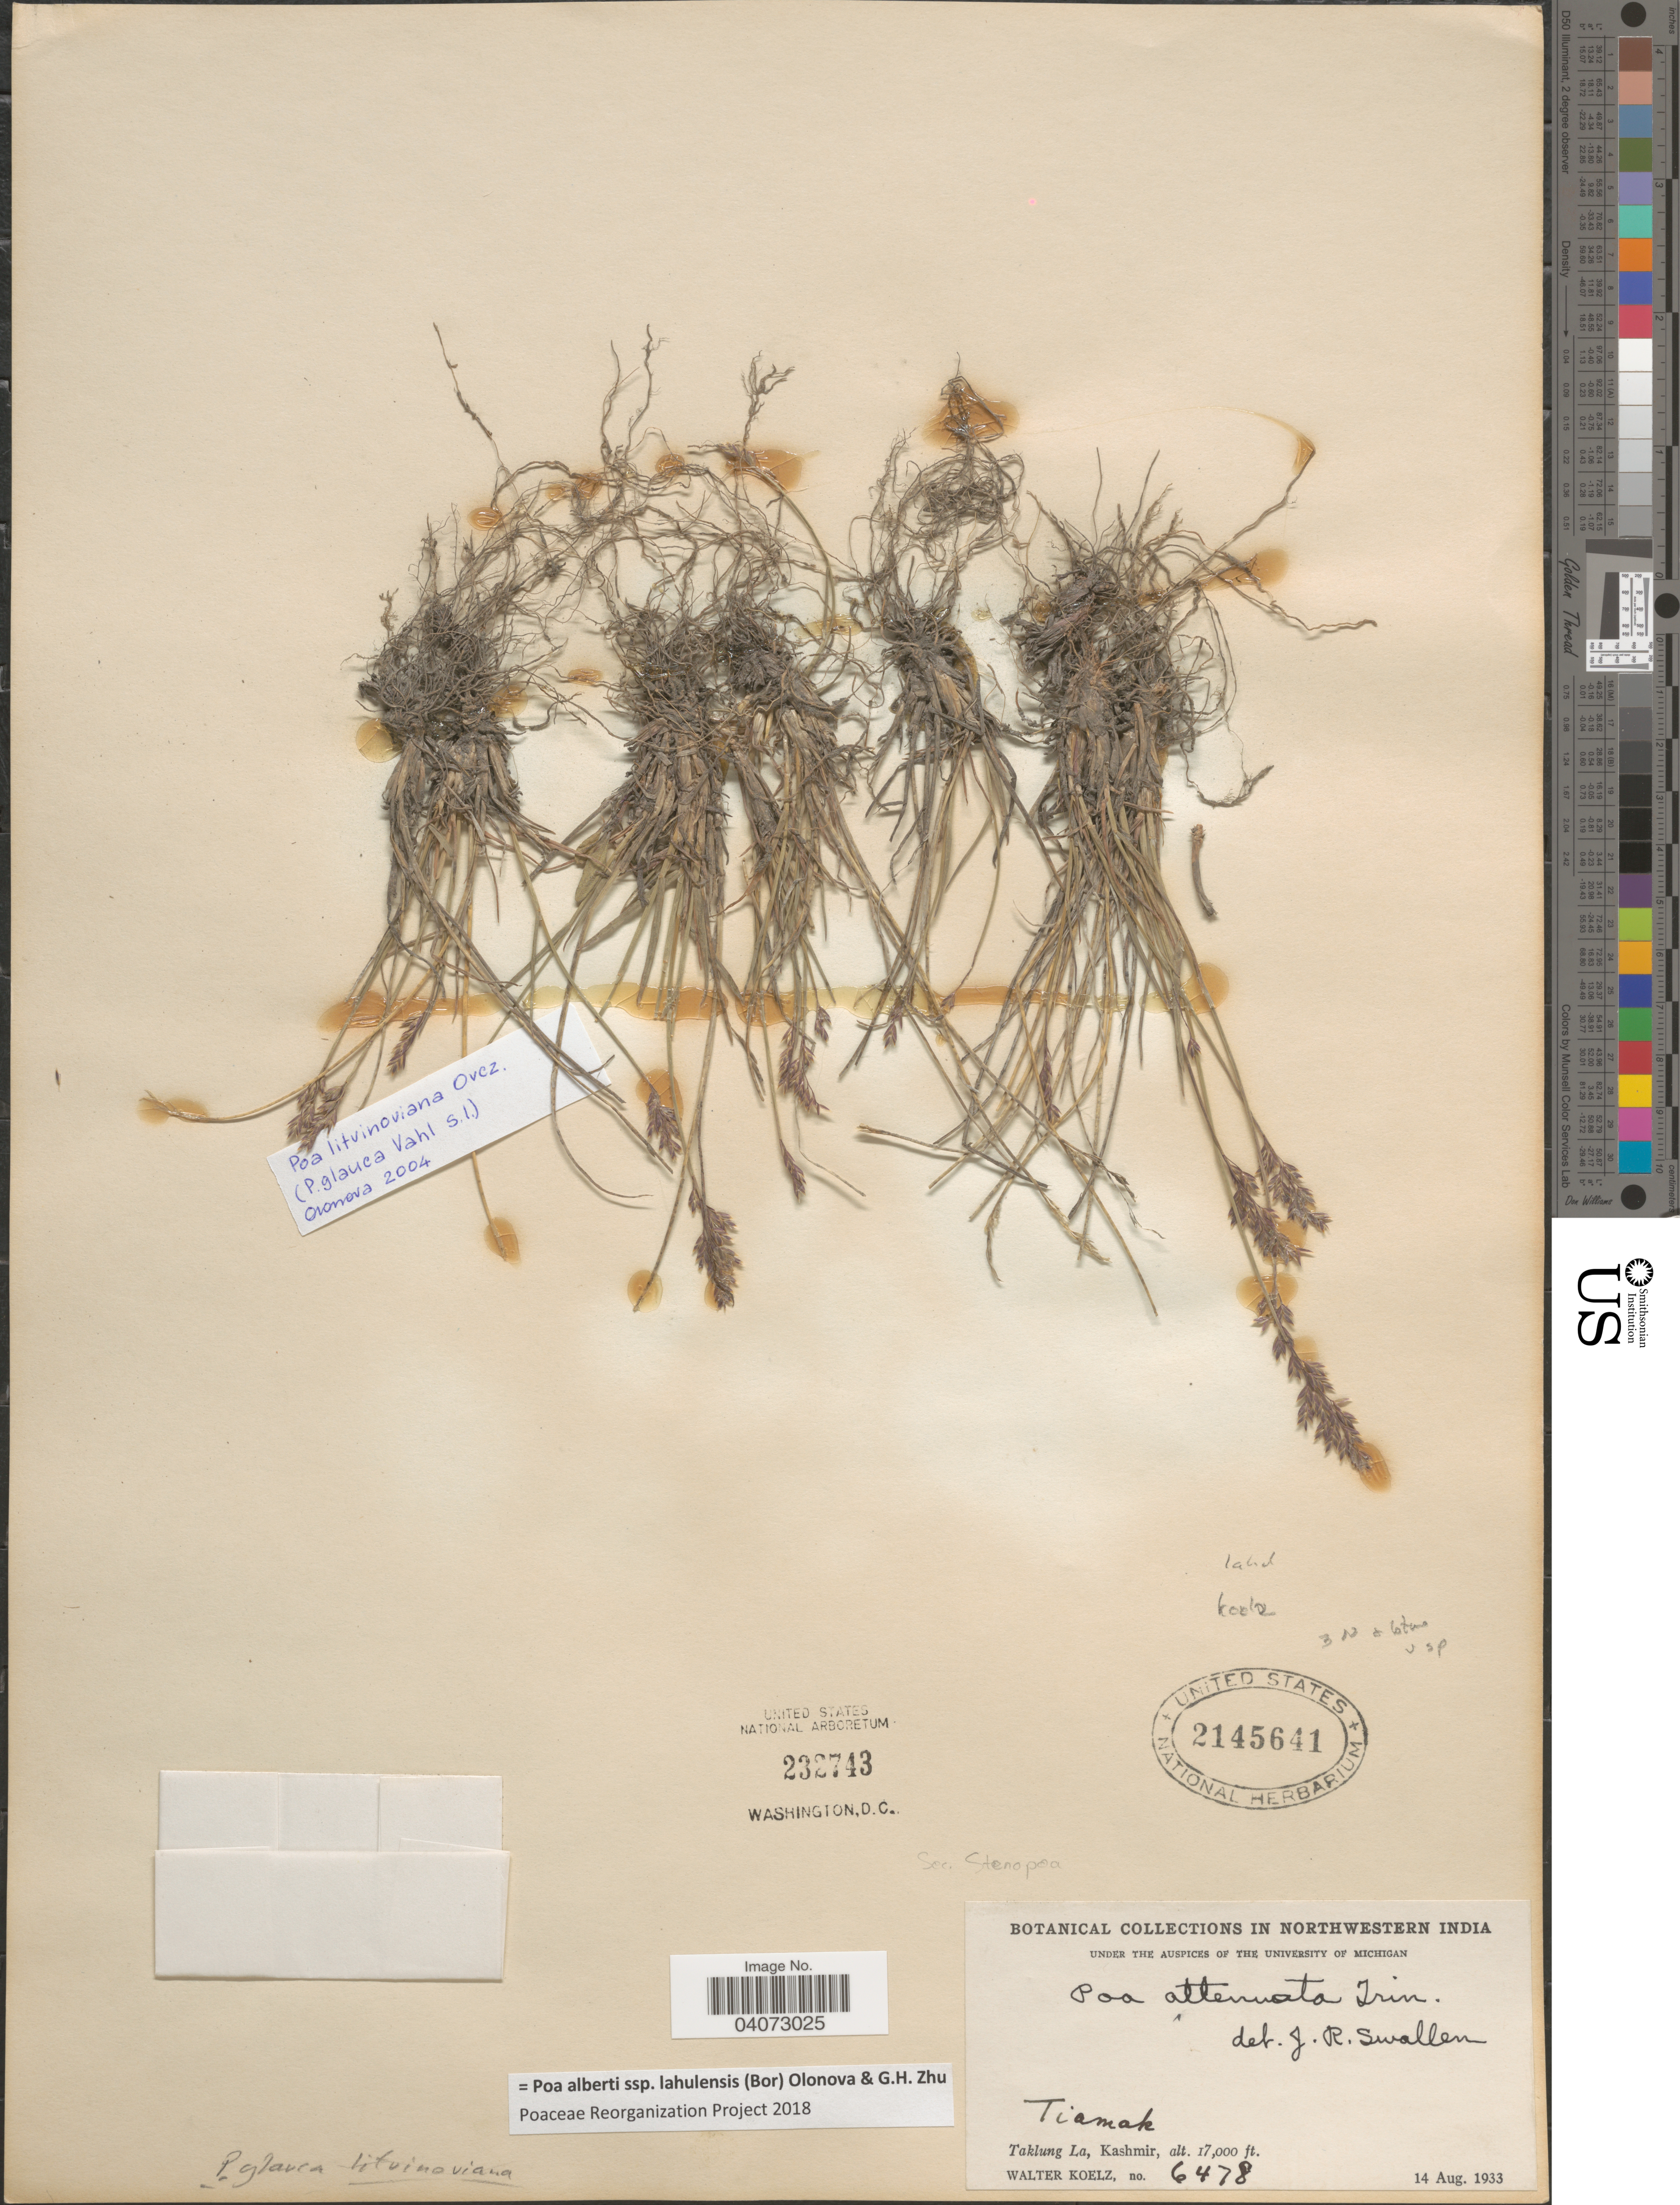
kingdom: Plantae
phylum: Tracheophyta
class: Liliopsida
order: Poales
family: Poaceae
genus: Poa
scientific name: Poa albertii subsp. lahulensis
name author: (Bor) Olonova & G.H. Zhu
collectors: W. N. Koelz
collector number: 6478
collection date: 1933-08-14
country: India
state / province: Jammu and Kashmir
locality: Northwestern India. Tiamak. Taklung La, Kashmir.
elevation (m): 5182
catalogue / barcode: US 2145641